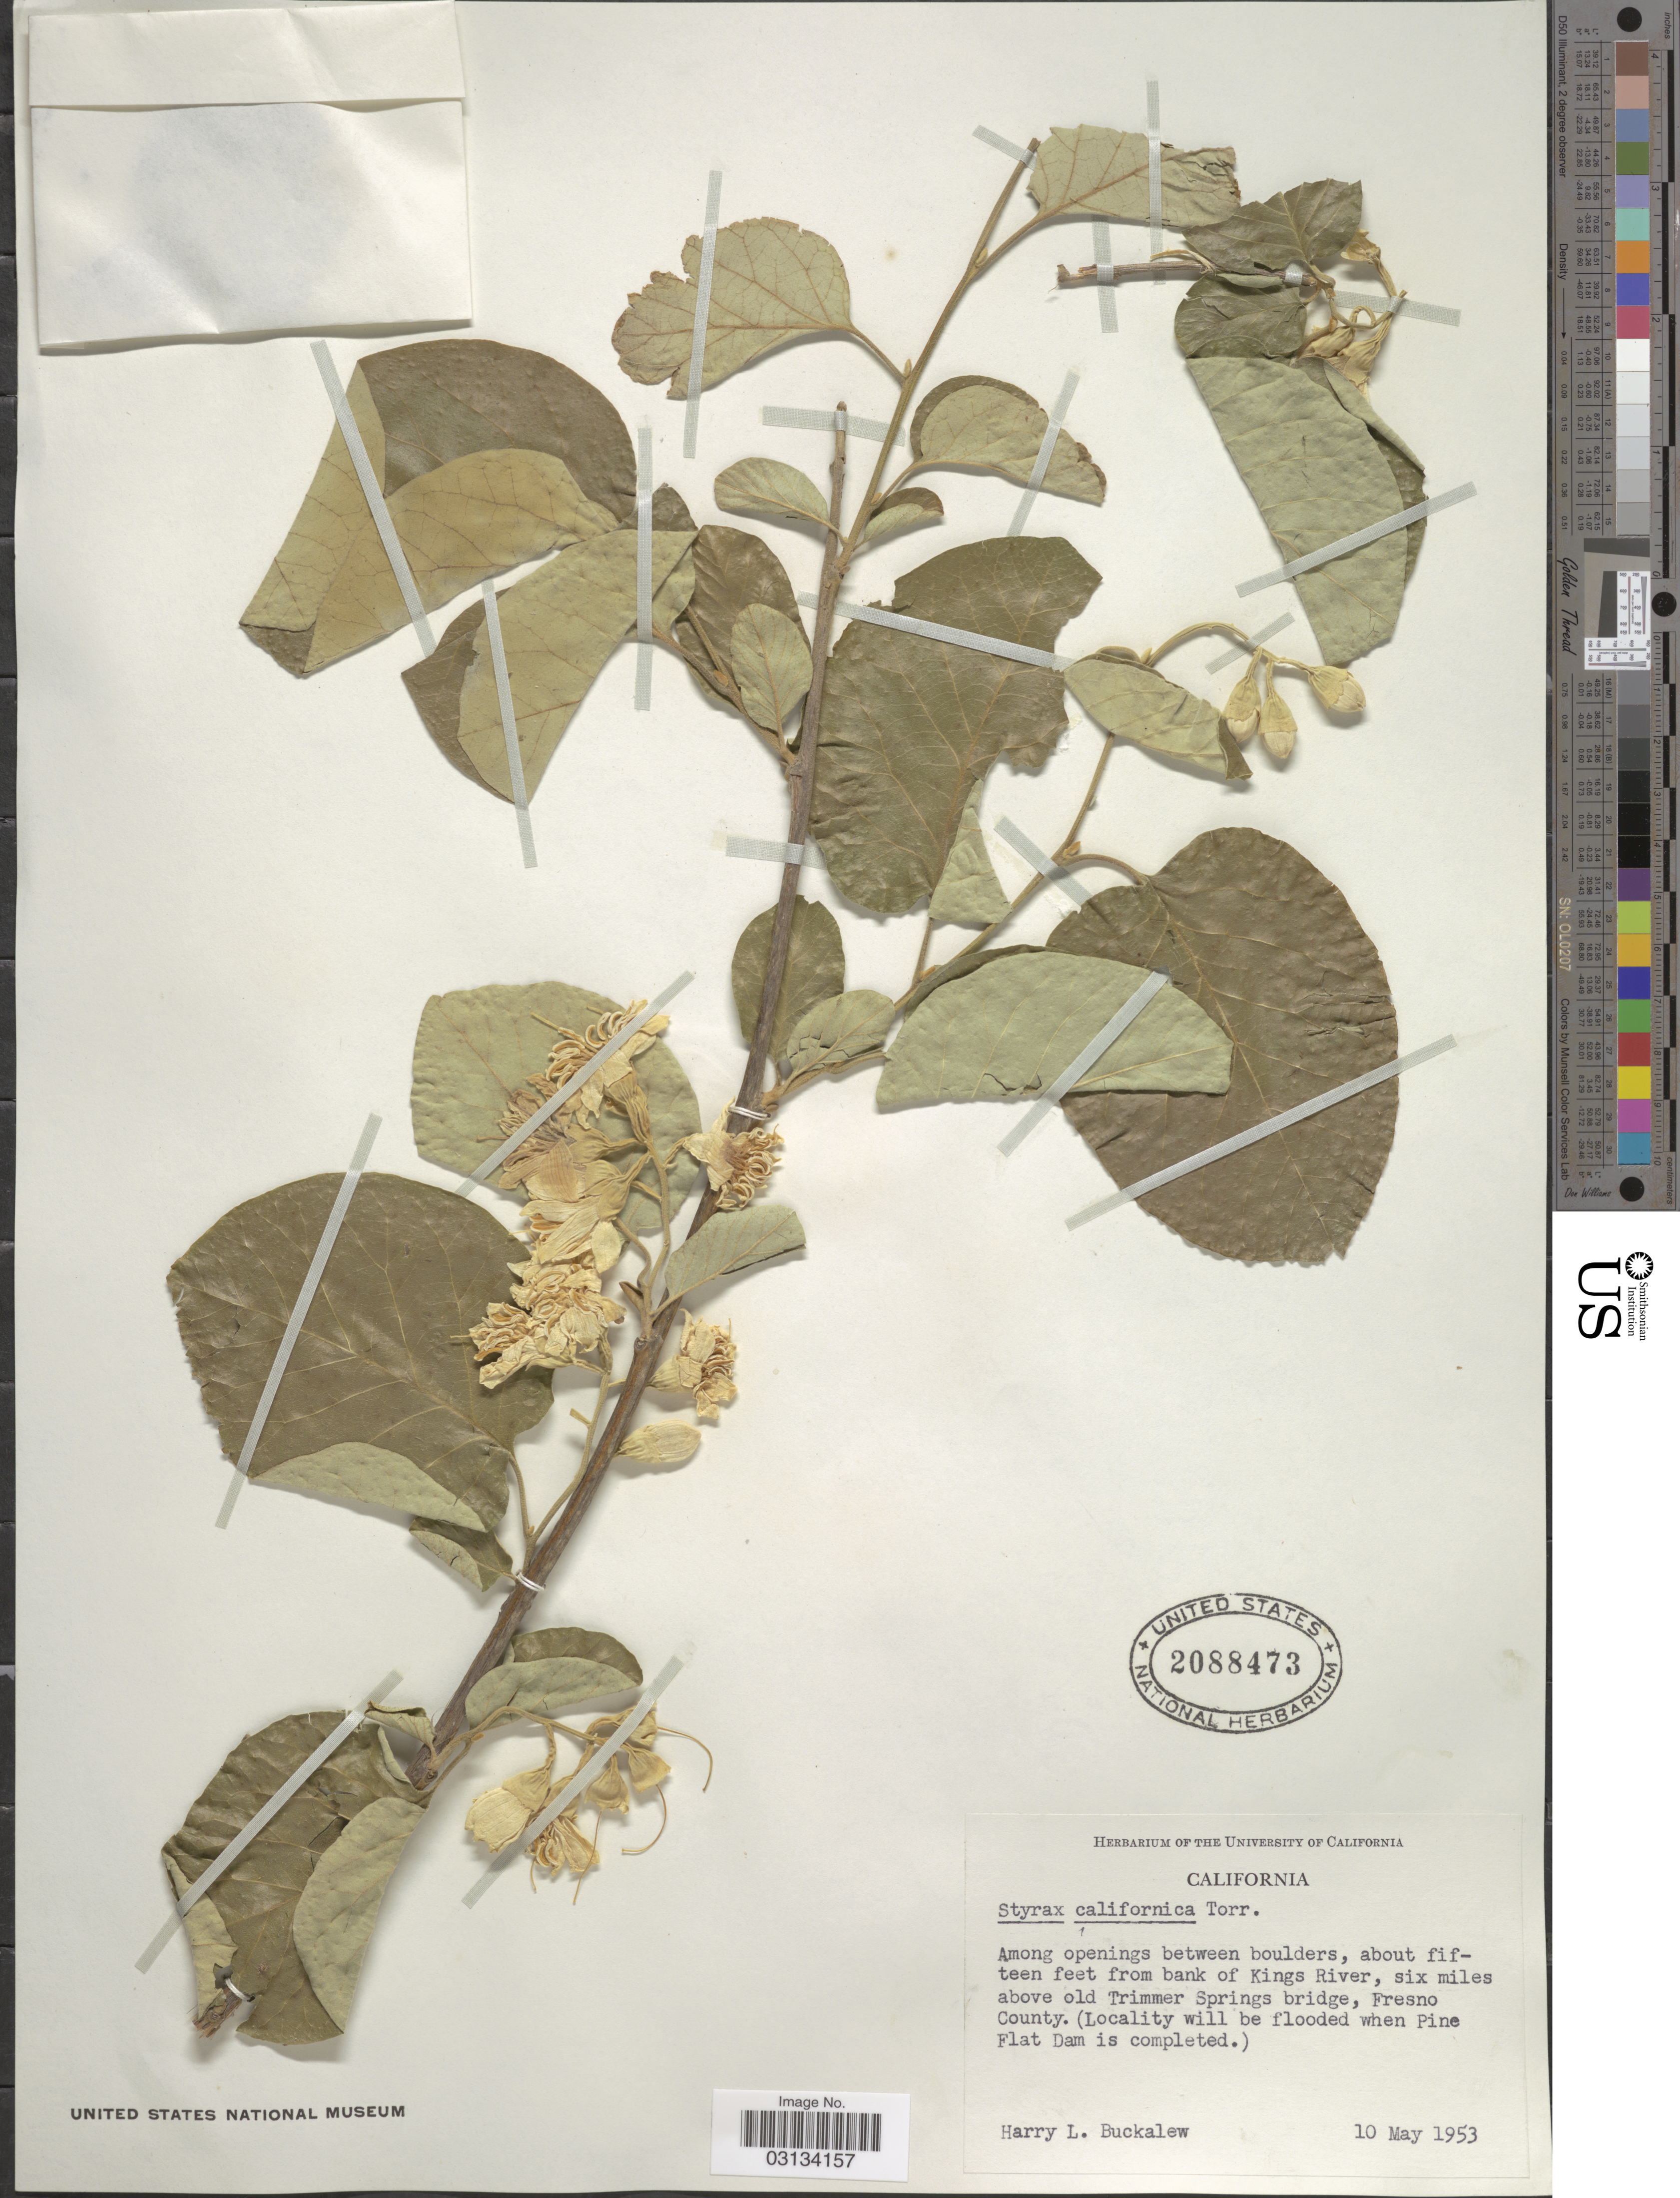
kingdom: Plantae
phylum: Tracheophyta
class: Magnoliopsida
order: Ericales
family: Styracaceae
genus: Styrax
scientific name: Styrax californicus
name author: Torr.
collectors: H. Buckalew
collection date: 1953-05-10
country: United States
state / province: California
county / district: Fresno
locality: About fifteen feet from bank of Kings River, six miles above old Trimmer Springs bridge, Fresno County.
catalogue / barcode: US 2088473